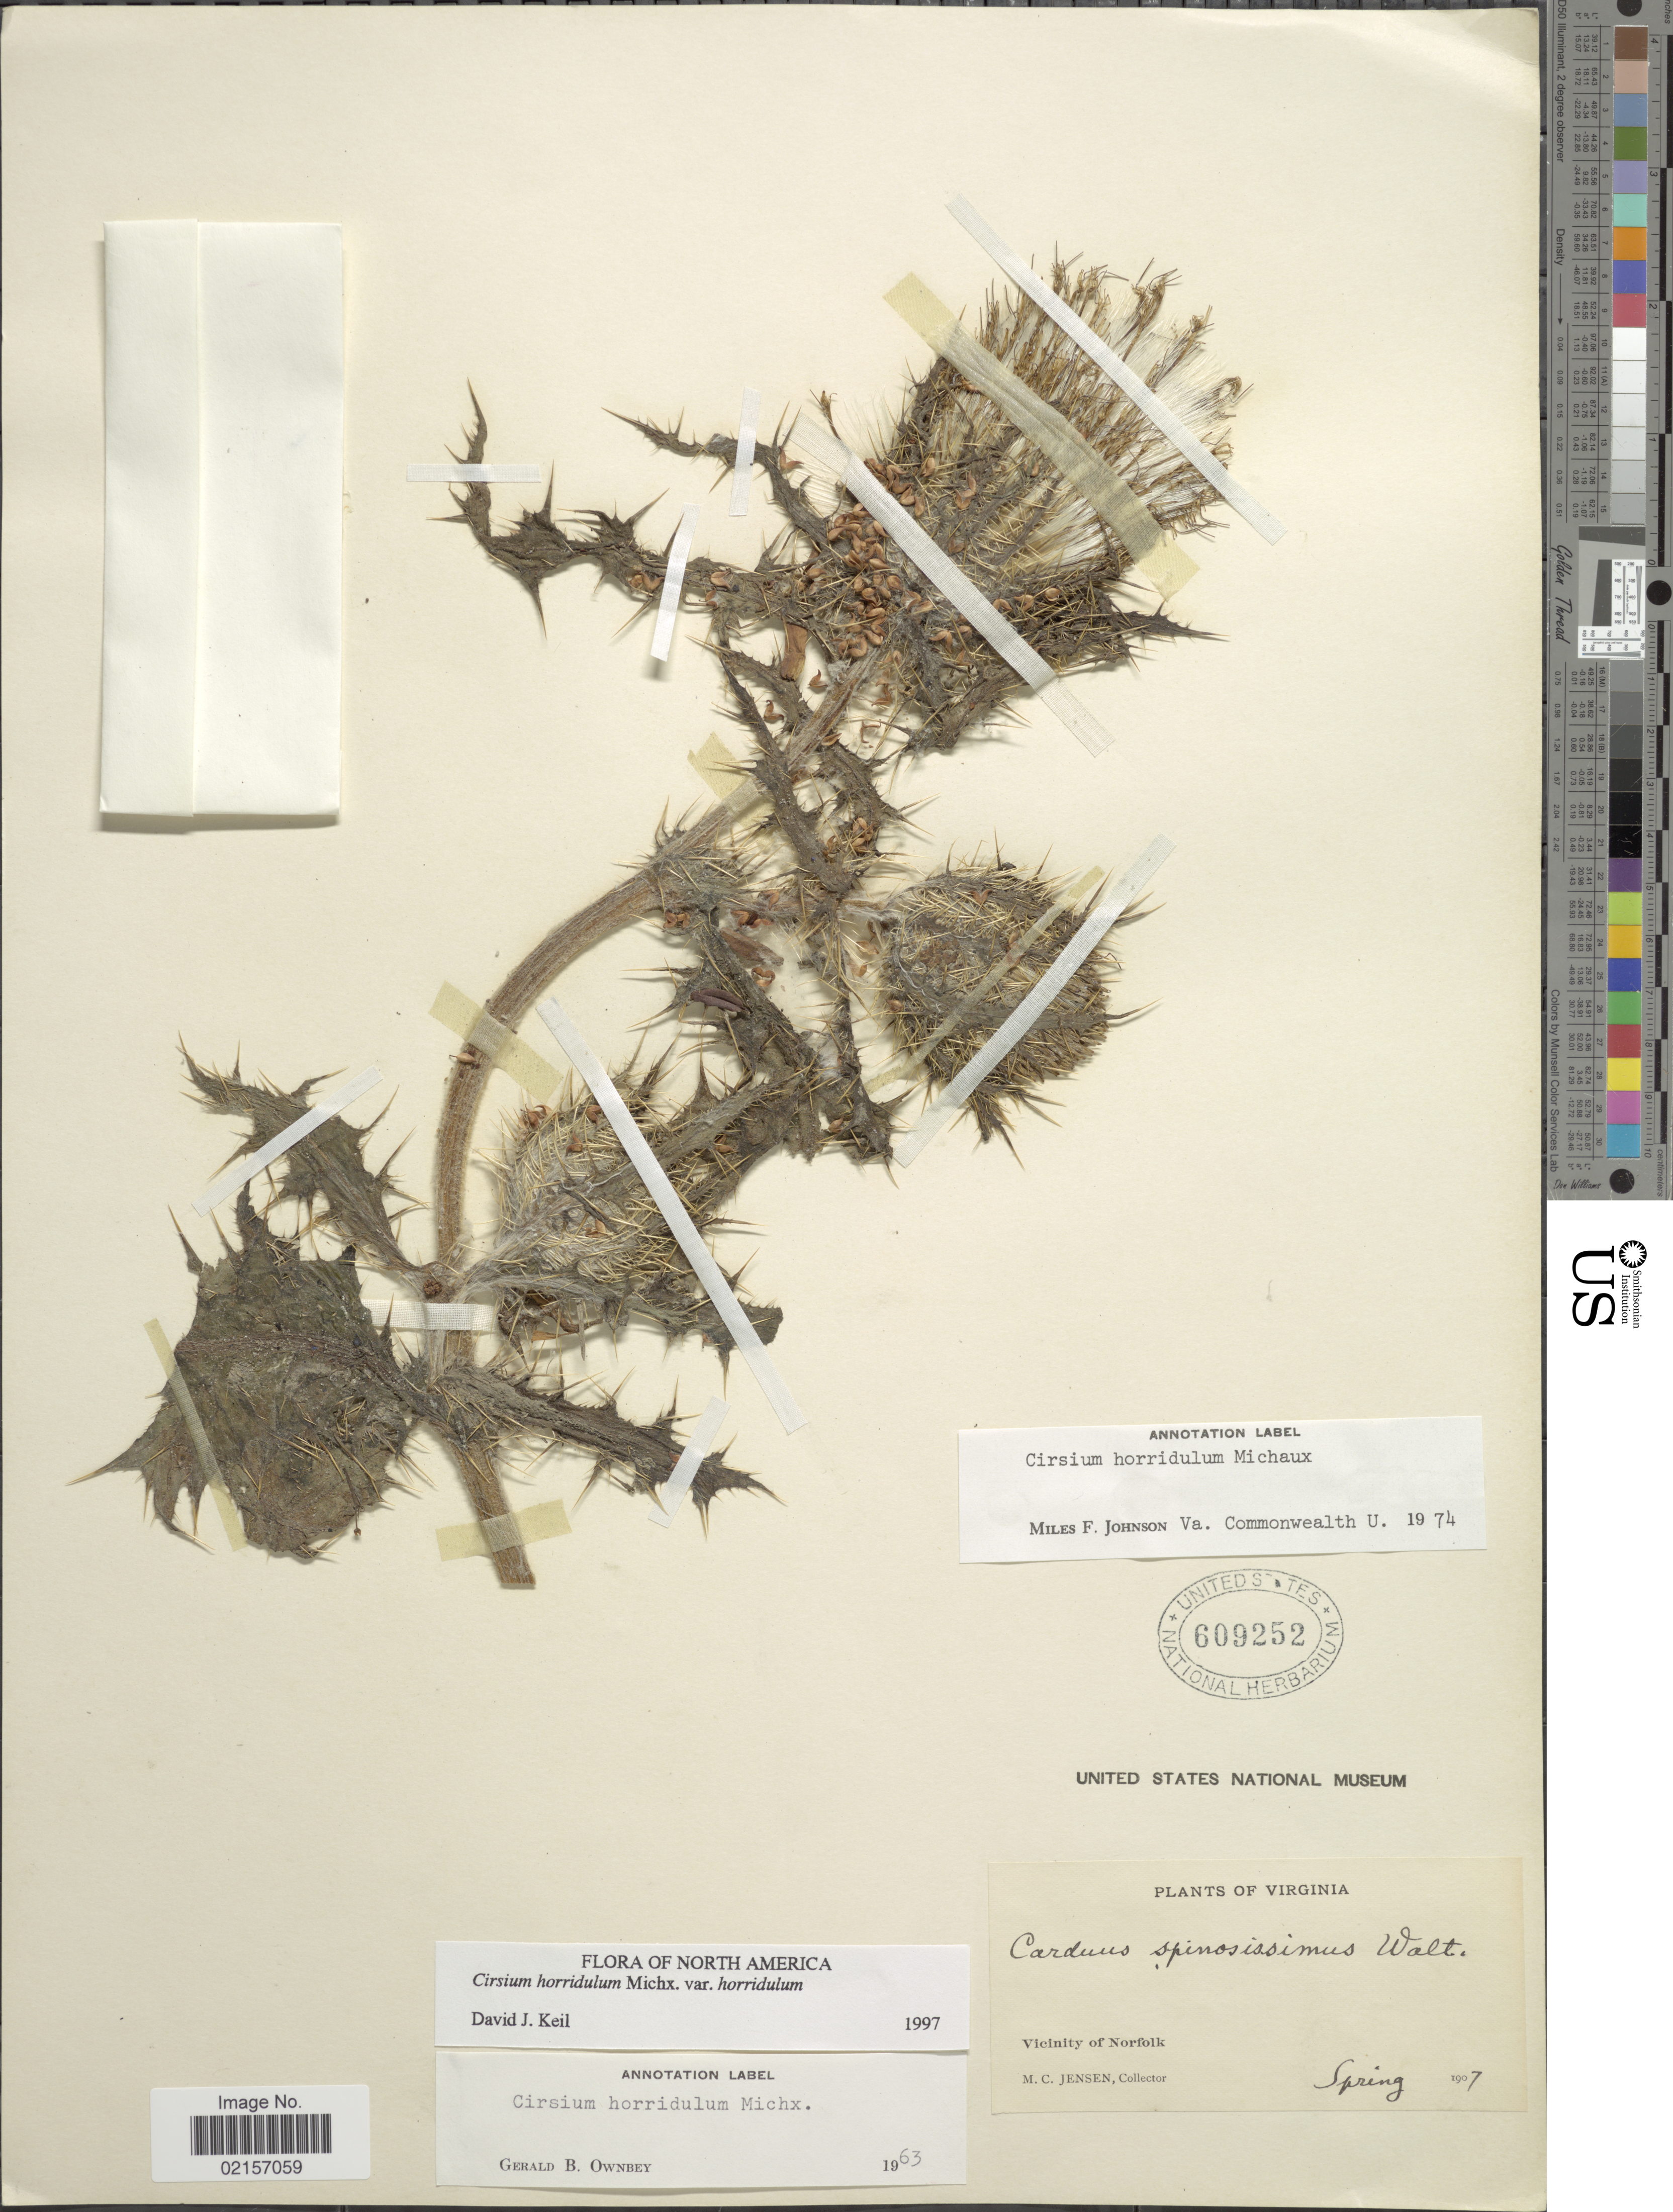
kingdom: Plantae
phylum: Tracheophyta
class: Magnoliopsida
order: Asterales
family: Asteraceae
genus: Cirsium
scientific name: Cirsium horridulum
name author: Michx.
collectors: M. C. Jensen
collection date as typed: Spring 1907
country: United States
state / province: Virginia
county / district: City of Norfolk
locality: Vicinity of Norfolk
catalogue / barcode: US 609252